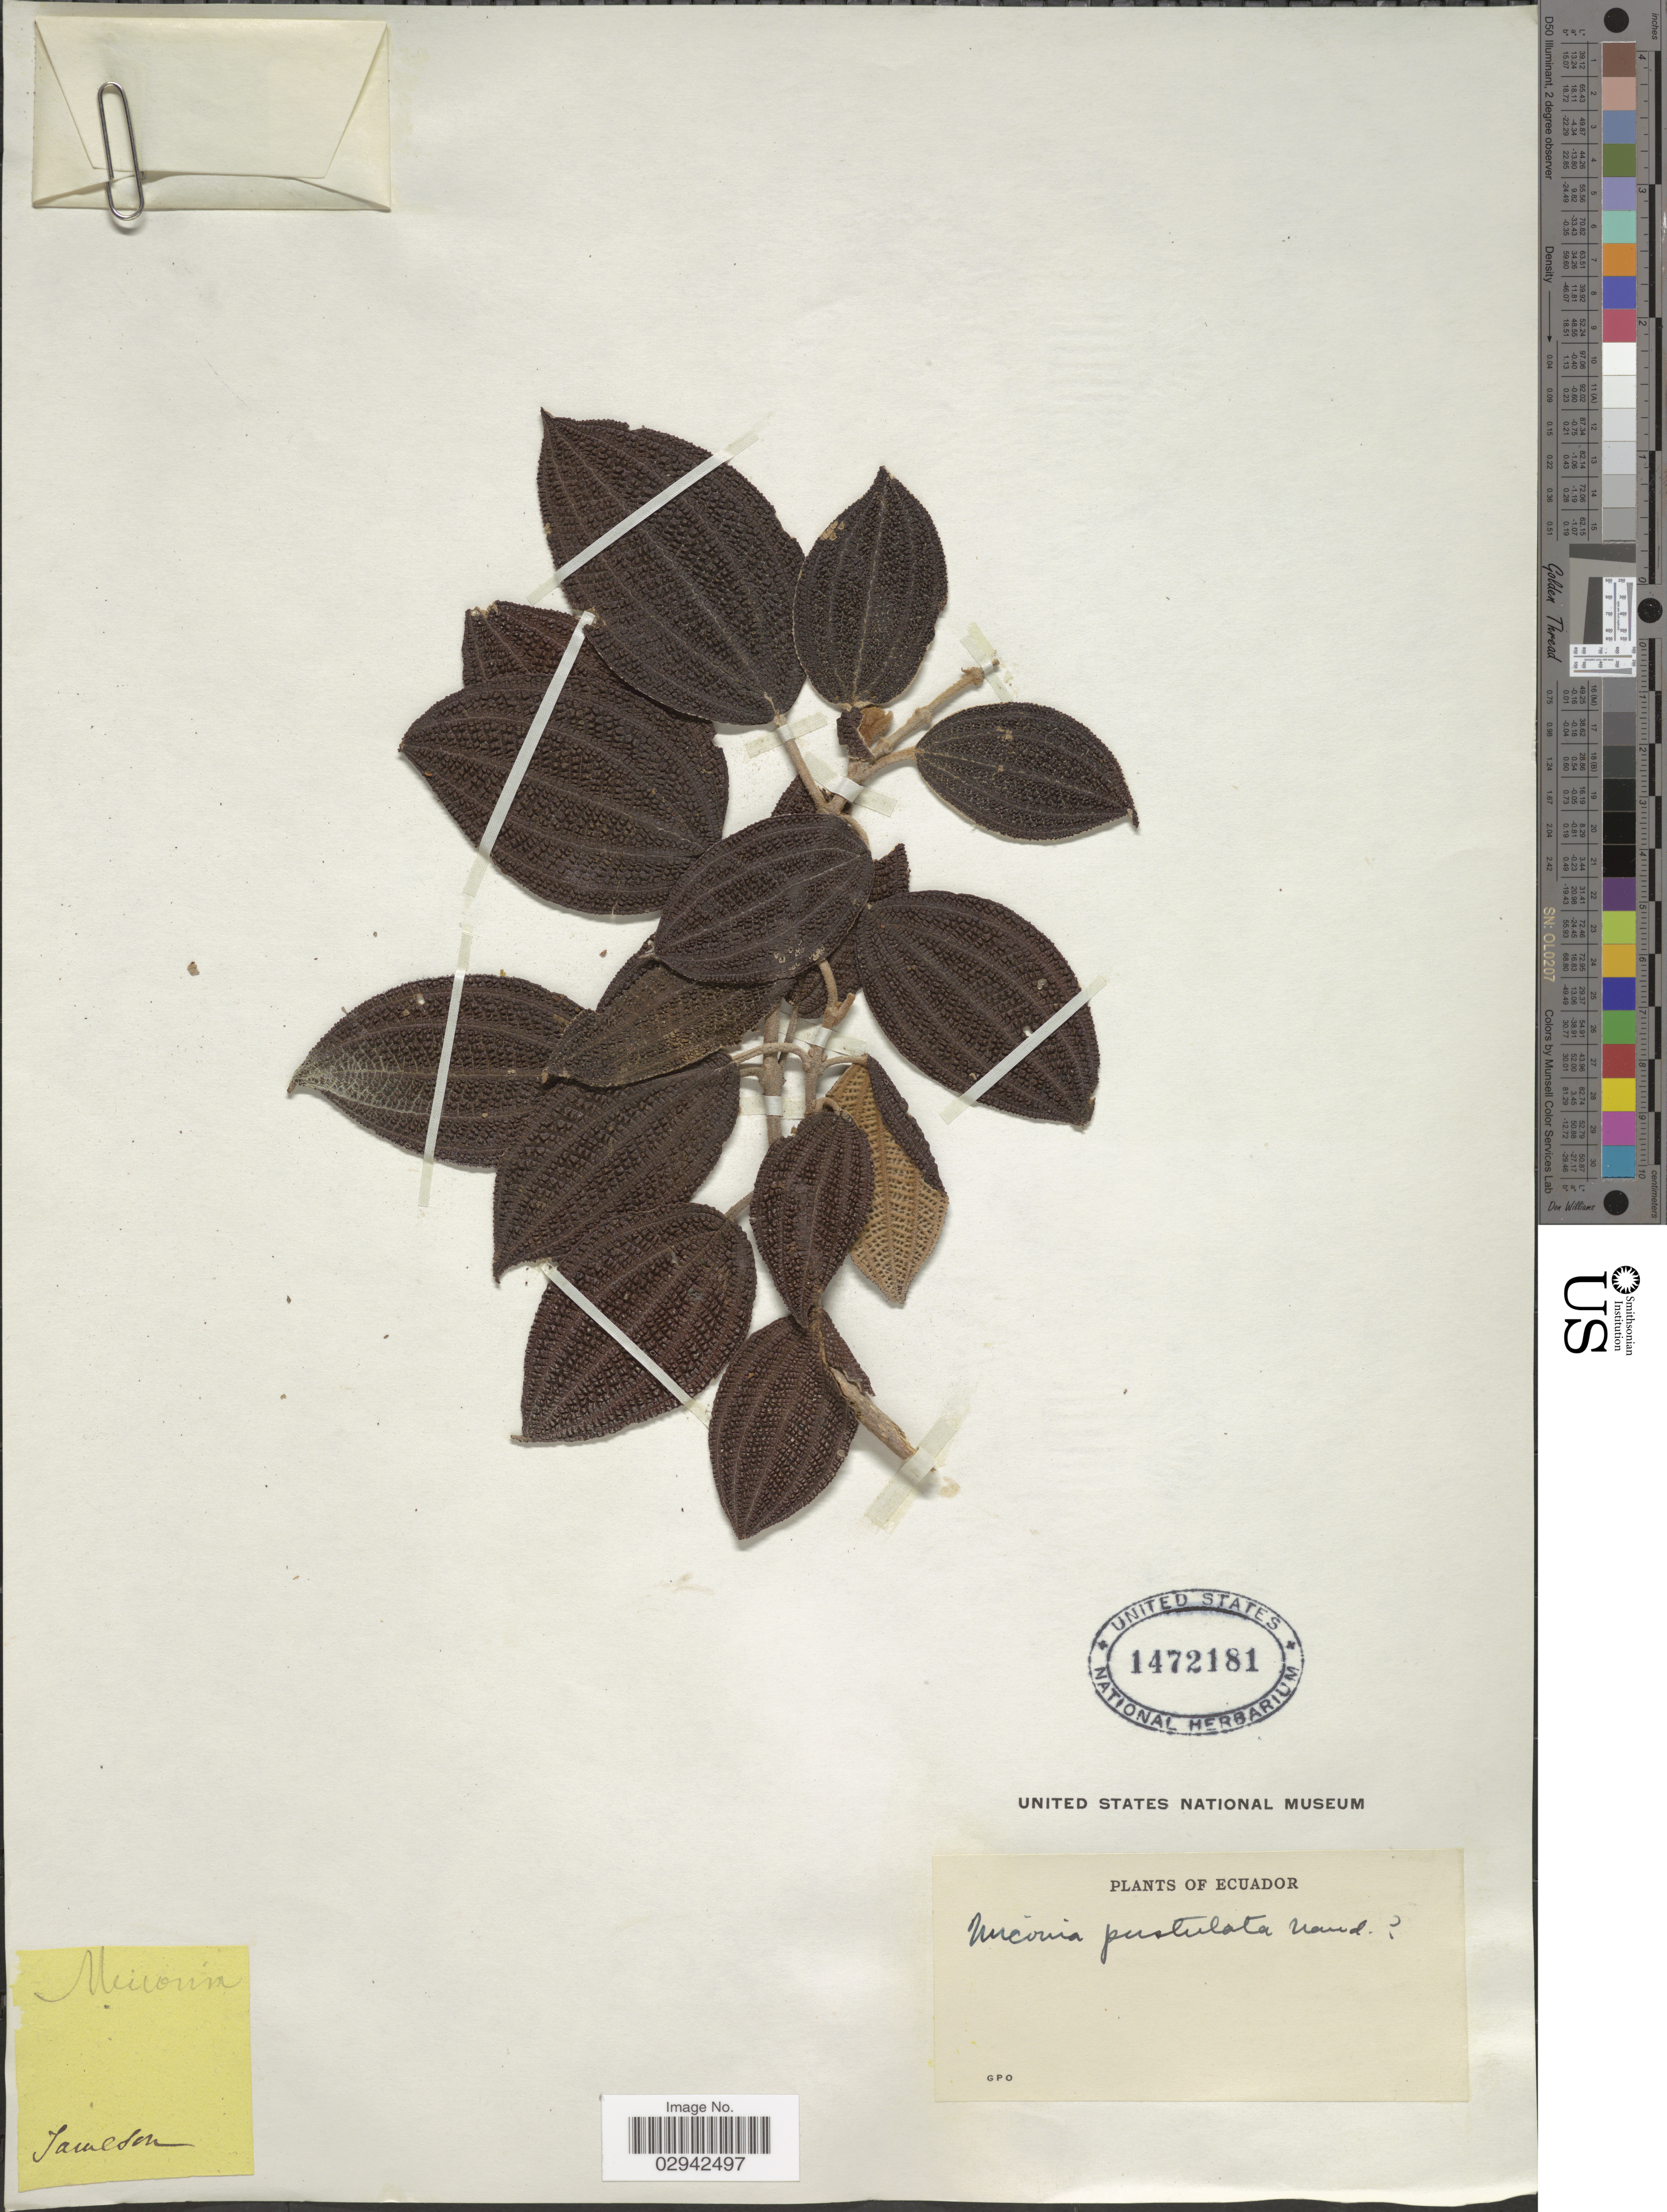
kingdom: Plantae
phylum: Tracheophyta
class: Magnoliopsida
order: Myrtales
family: Melastomataceae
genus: Miconia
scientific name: Miconia pustulata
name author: Naudin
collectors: -- Jameson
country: Ecuador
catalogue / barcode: US 1472181